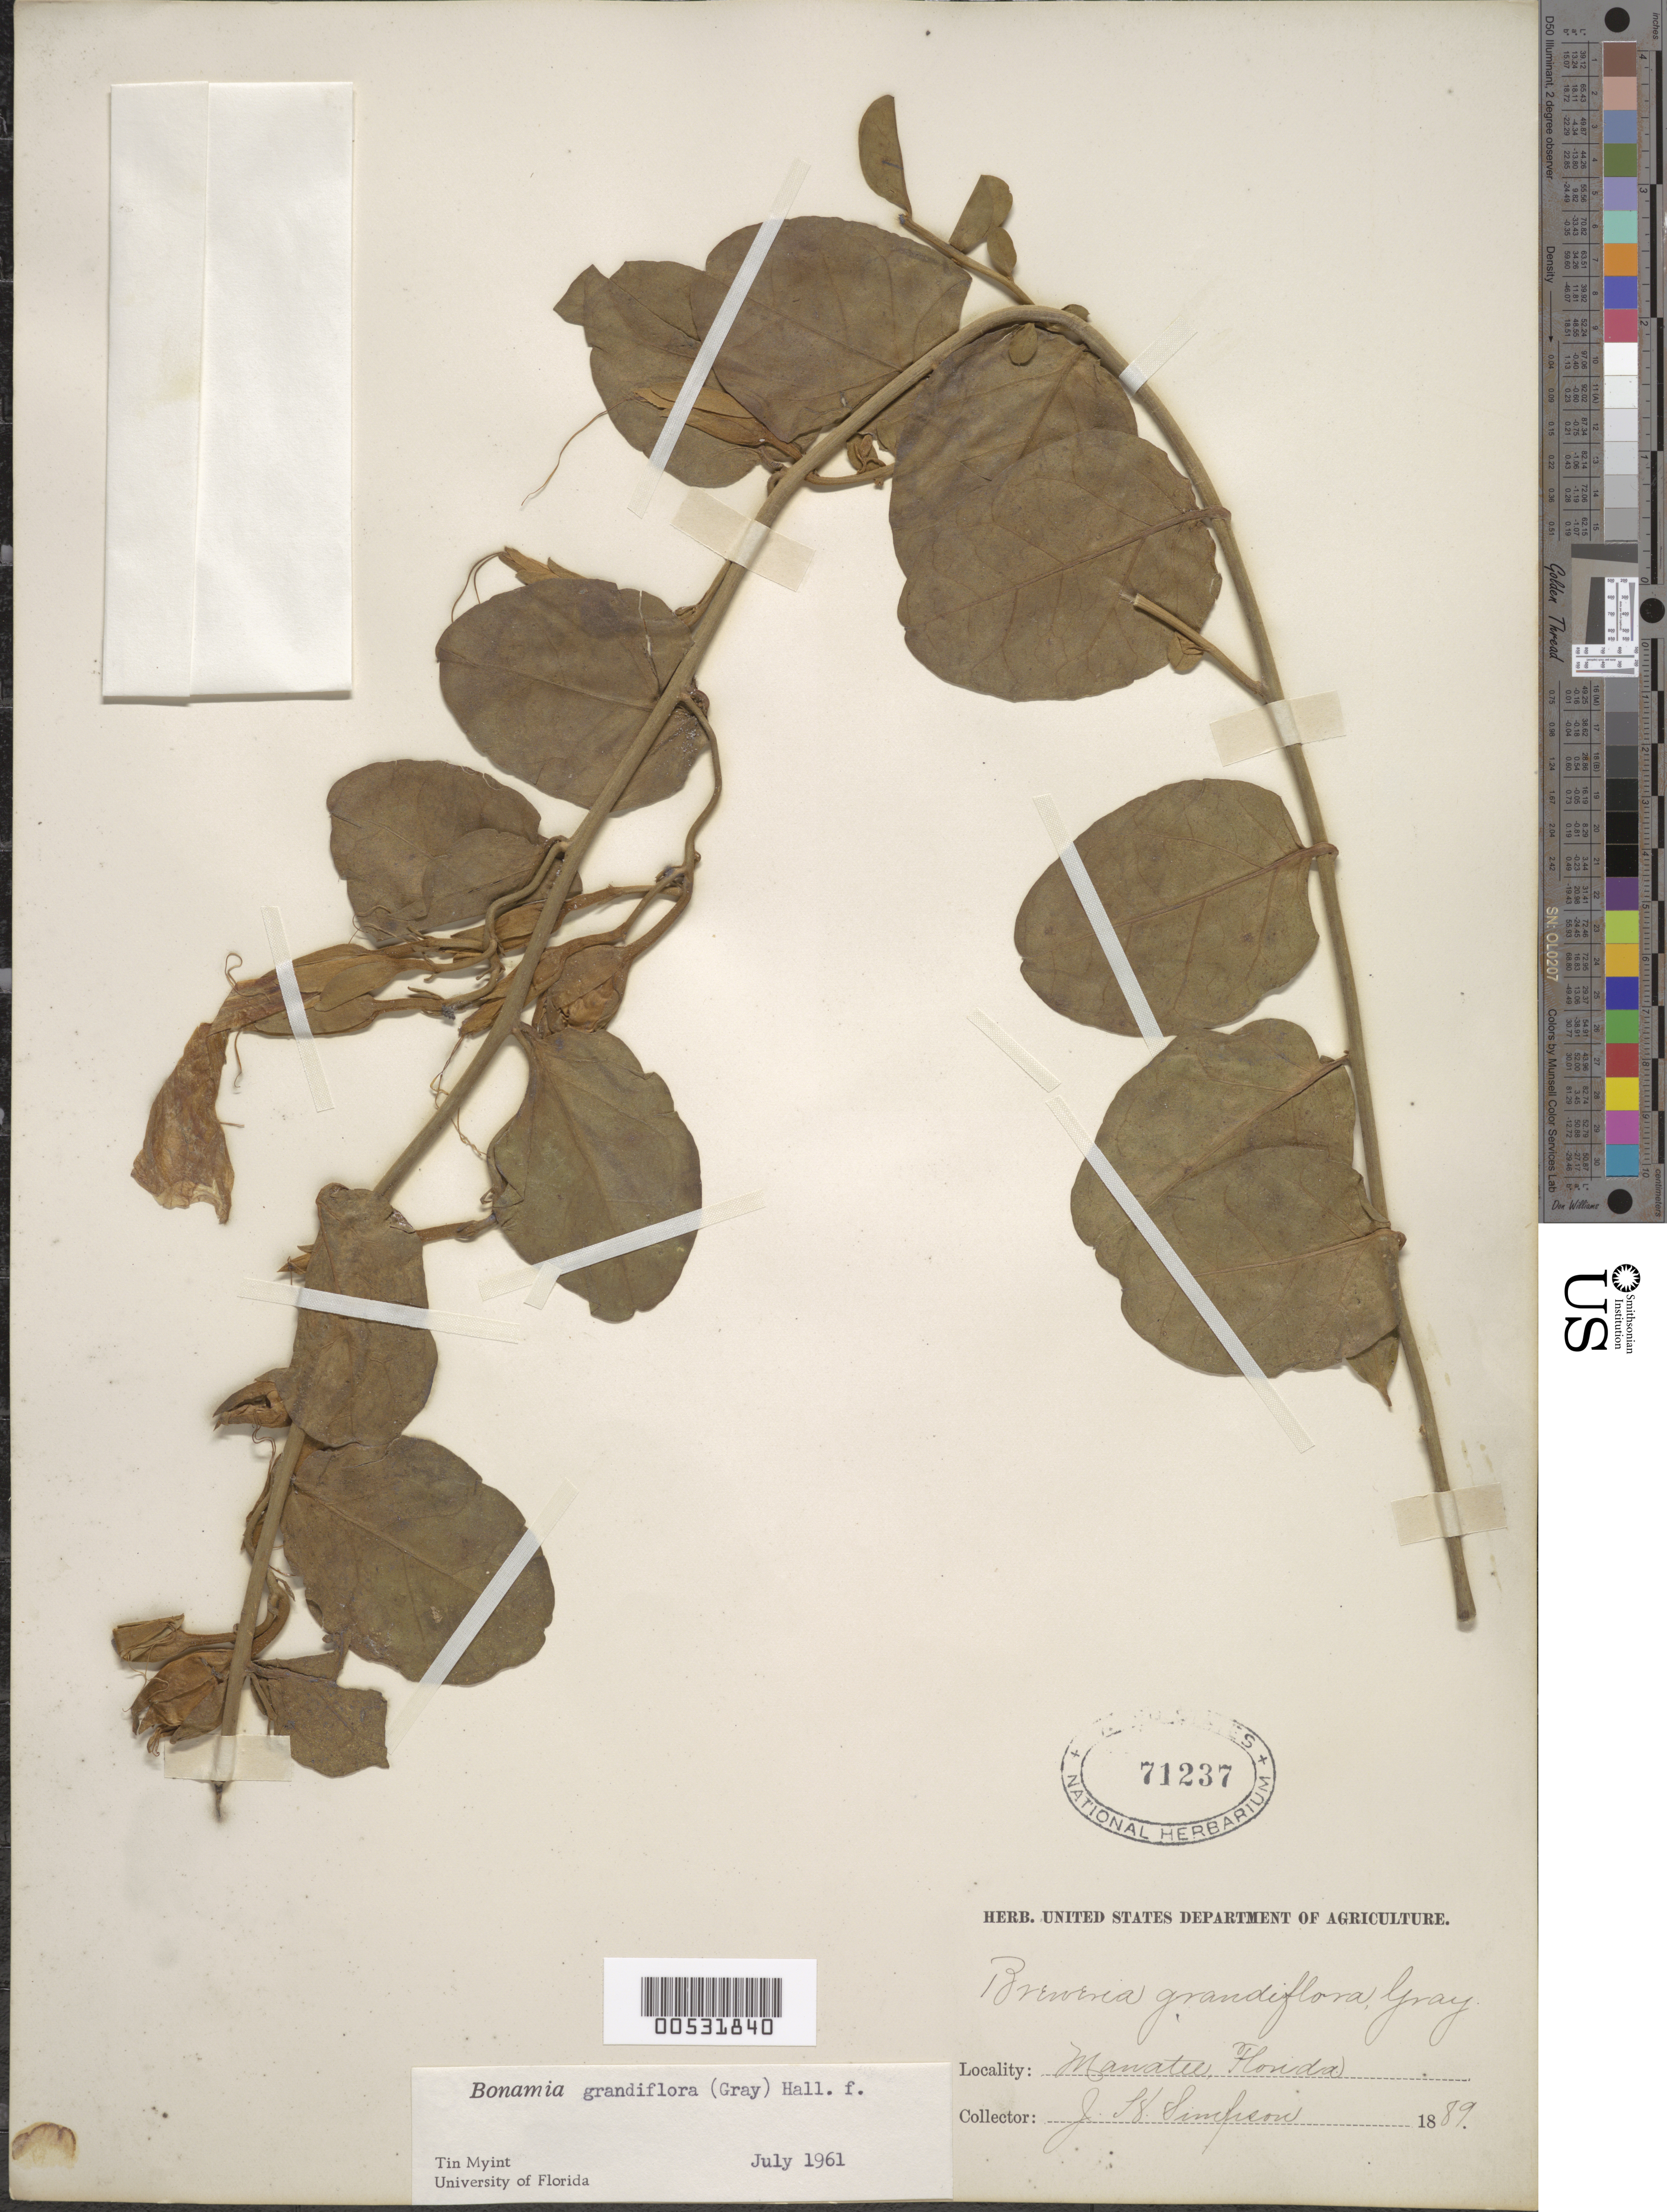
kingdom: Plantae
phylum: Tracheophyta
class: Magnoliopsida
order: Solanales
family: Convolvulaceae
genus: Bonamia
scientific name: Bonamia grandiflora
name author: (A. Gray) Hallier f.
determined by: Myint, Tin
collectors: J. H. Simpson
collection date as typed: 1889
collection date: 1889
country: United States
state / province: Florida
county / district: Manatee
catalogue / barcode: US 71237